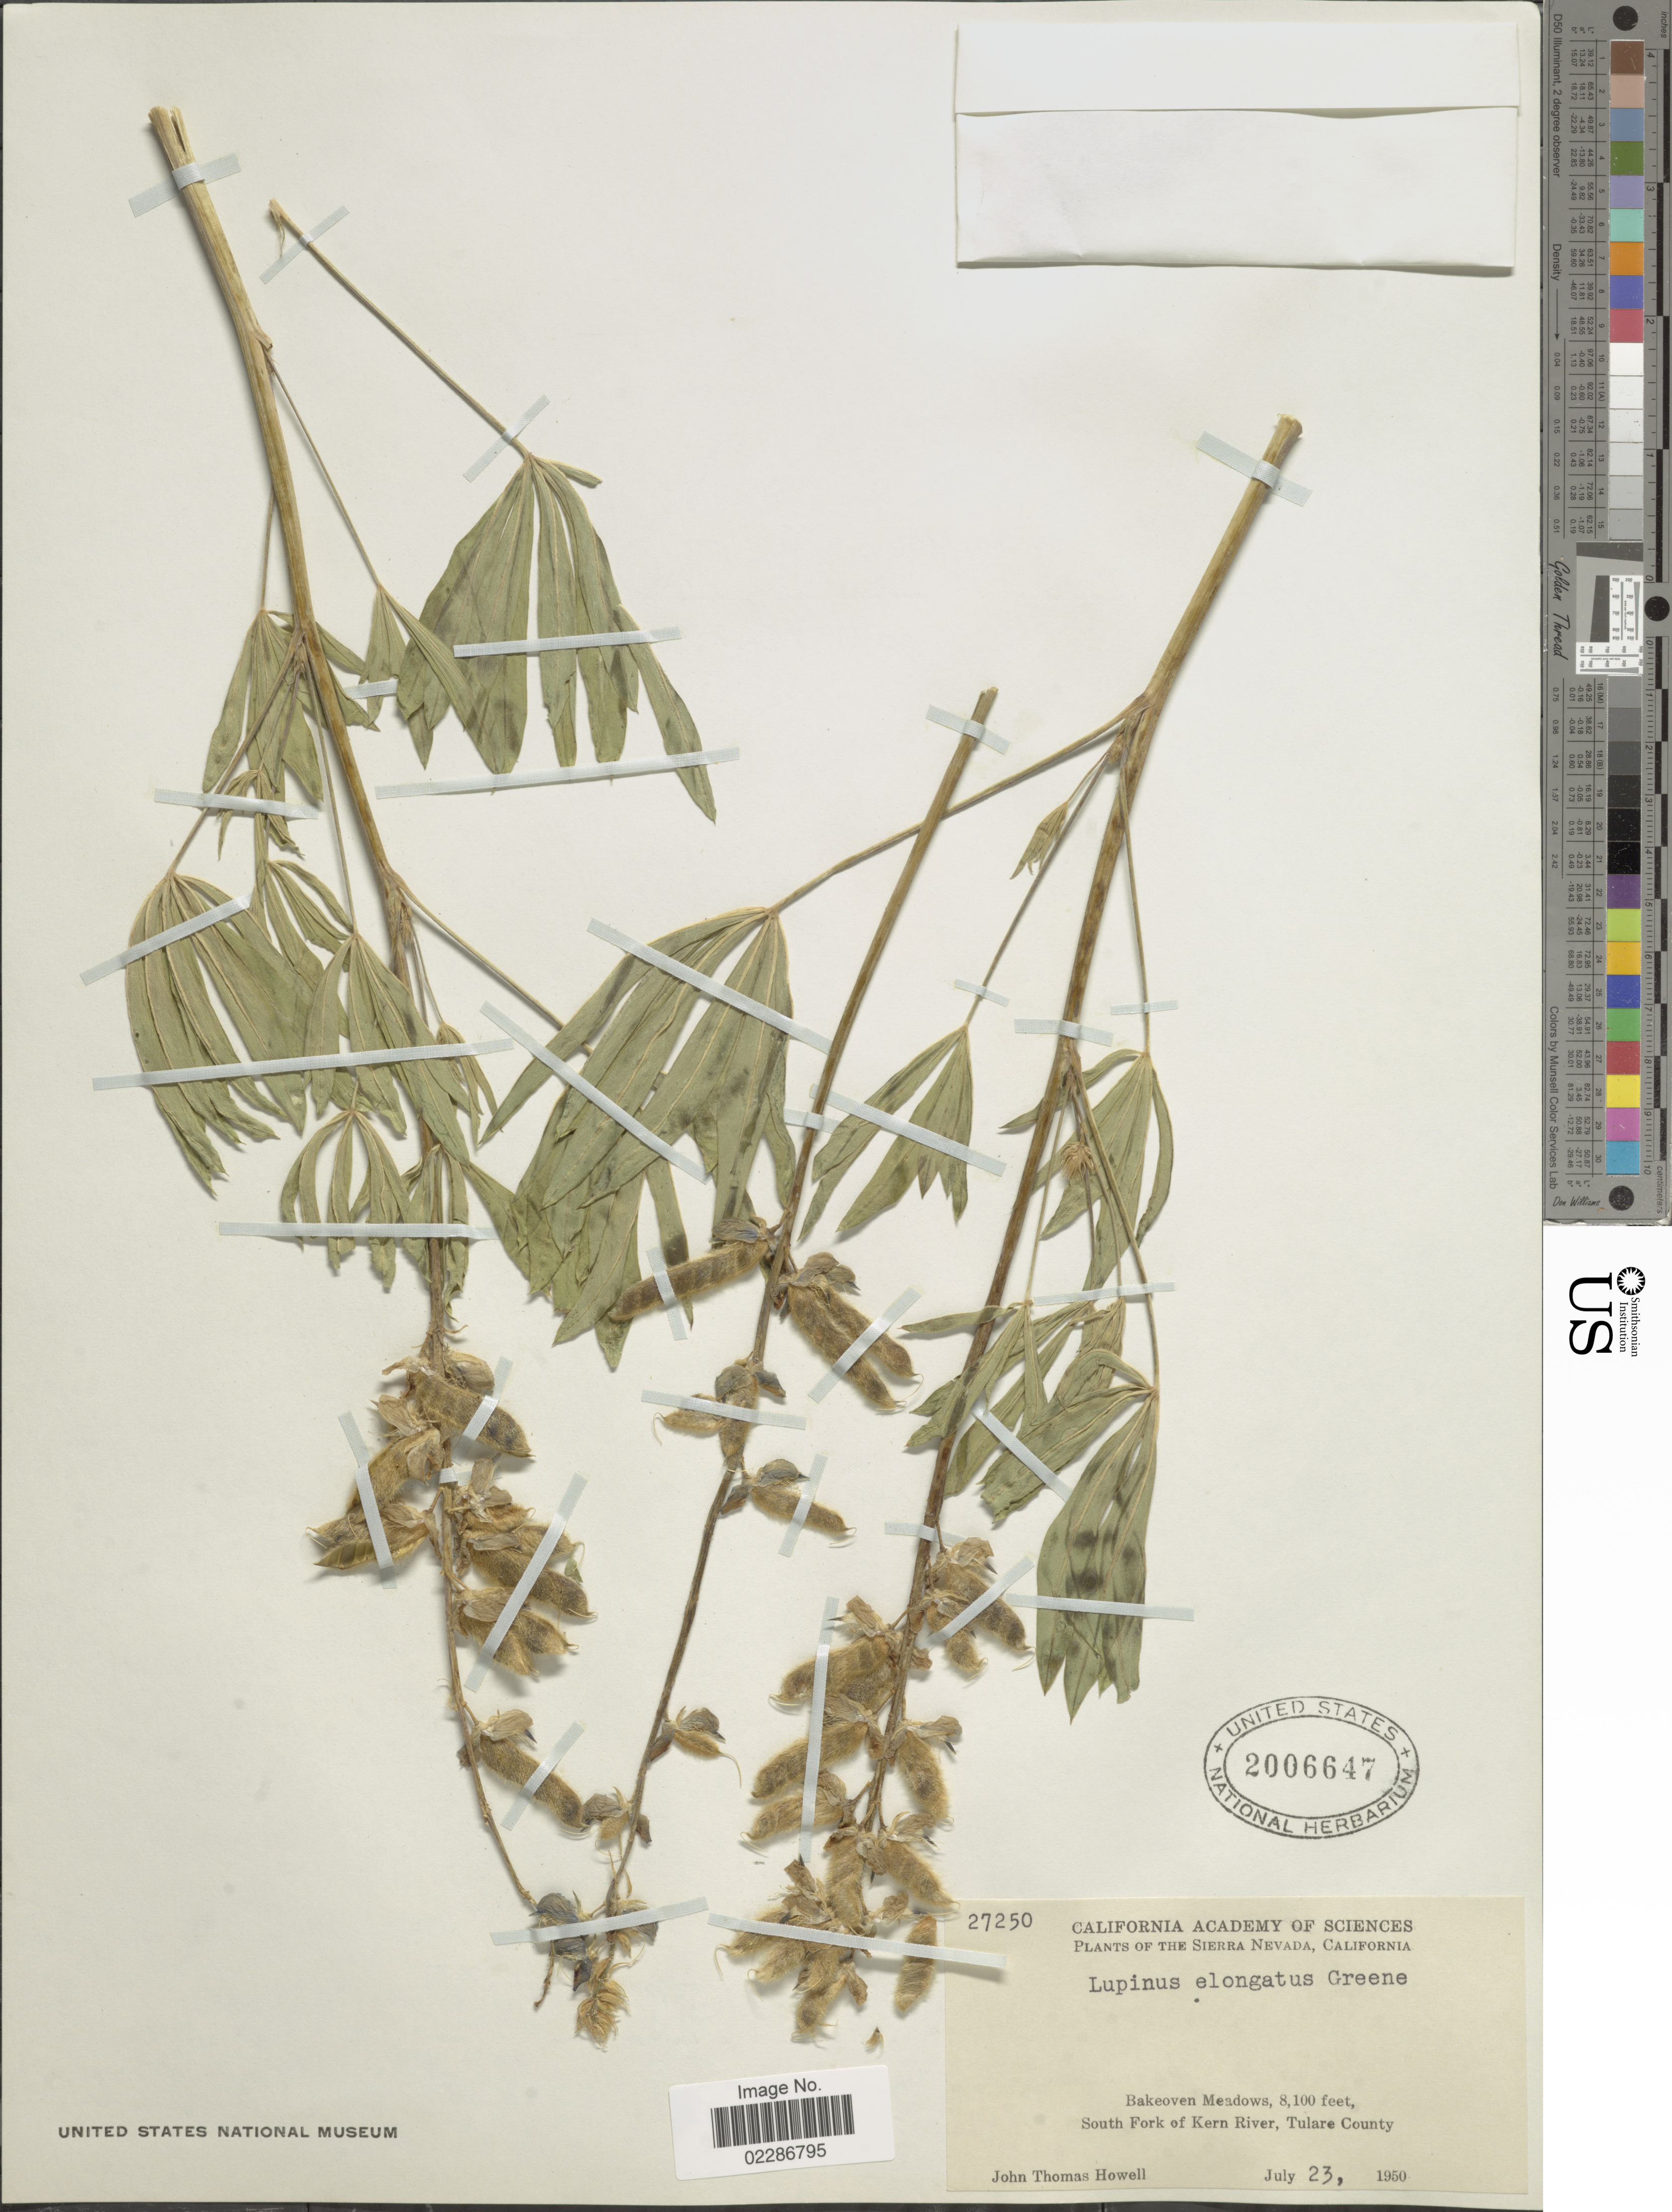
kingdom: Plantae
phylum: Tracheophyta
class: Magnoliopsida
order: Fabales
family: Fabaceae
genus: Lupinus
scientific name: Lupinus polyphyllus subsp. superbus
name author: (A. Heller) Munz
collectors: J. T. Howell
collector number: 27250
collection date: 1950-07-23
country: United States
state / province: California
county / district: Tulare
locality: The Sierra Nevada, Bakeoven Meadows, South Fork of Kern River, Tulare County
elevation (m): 2469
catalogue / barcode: US 2006647